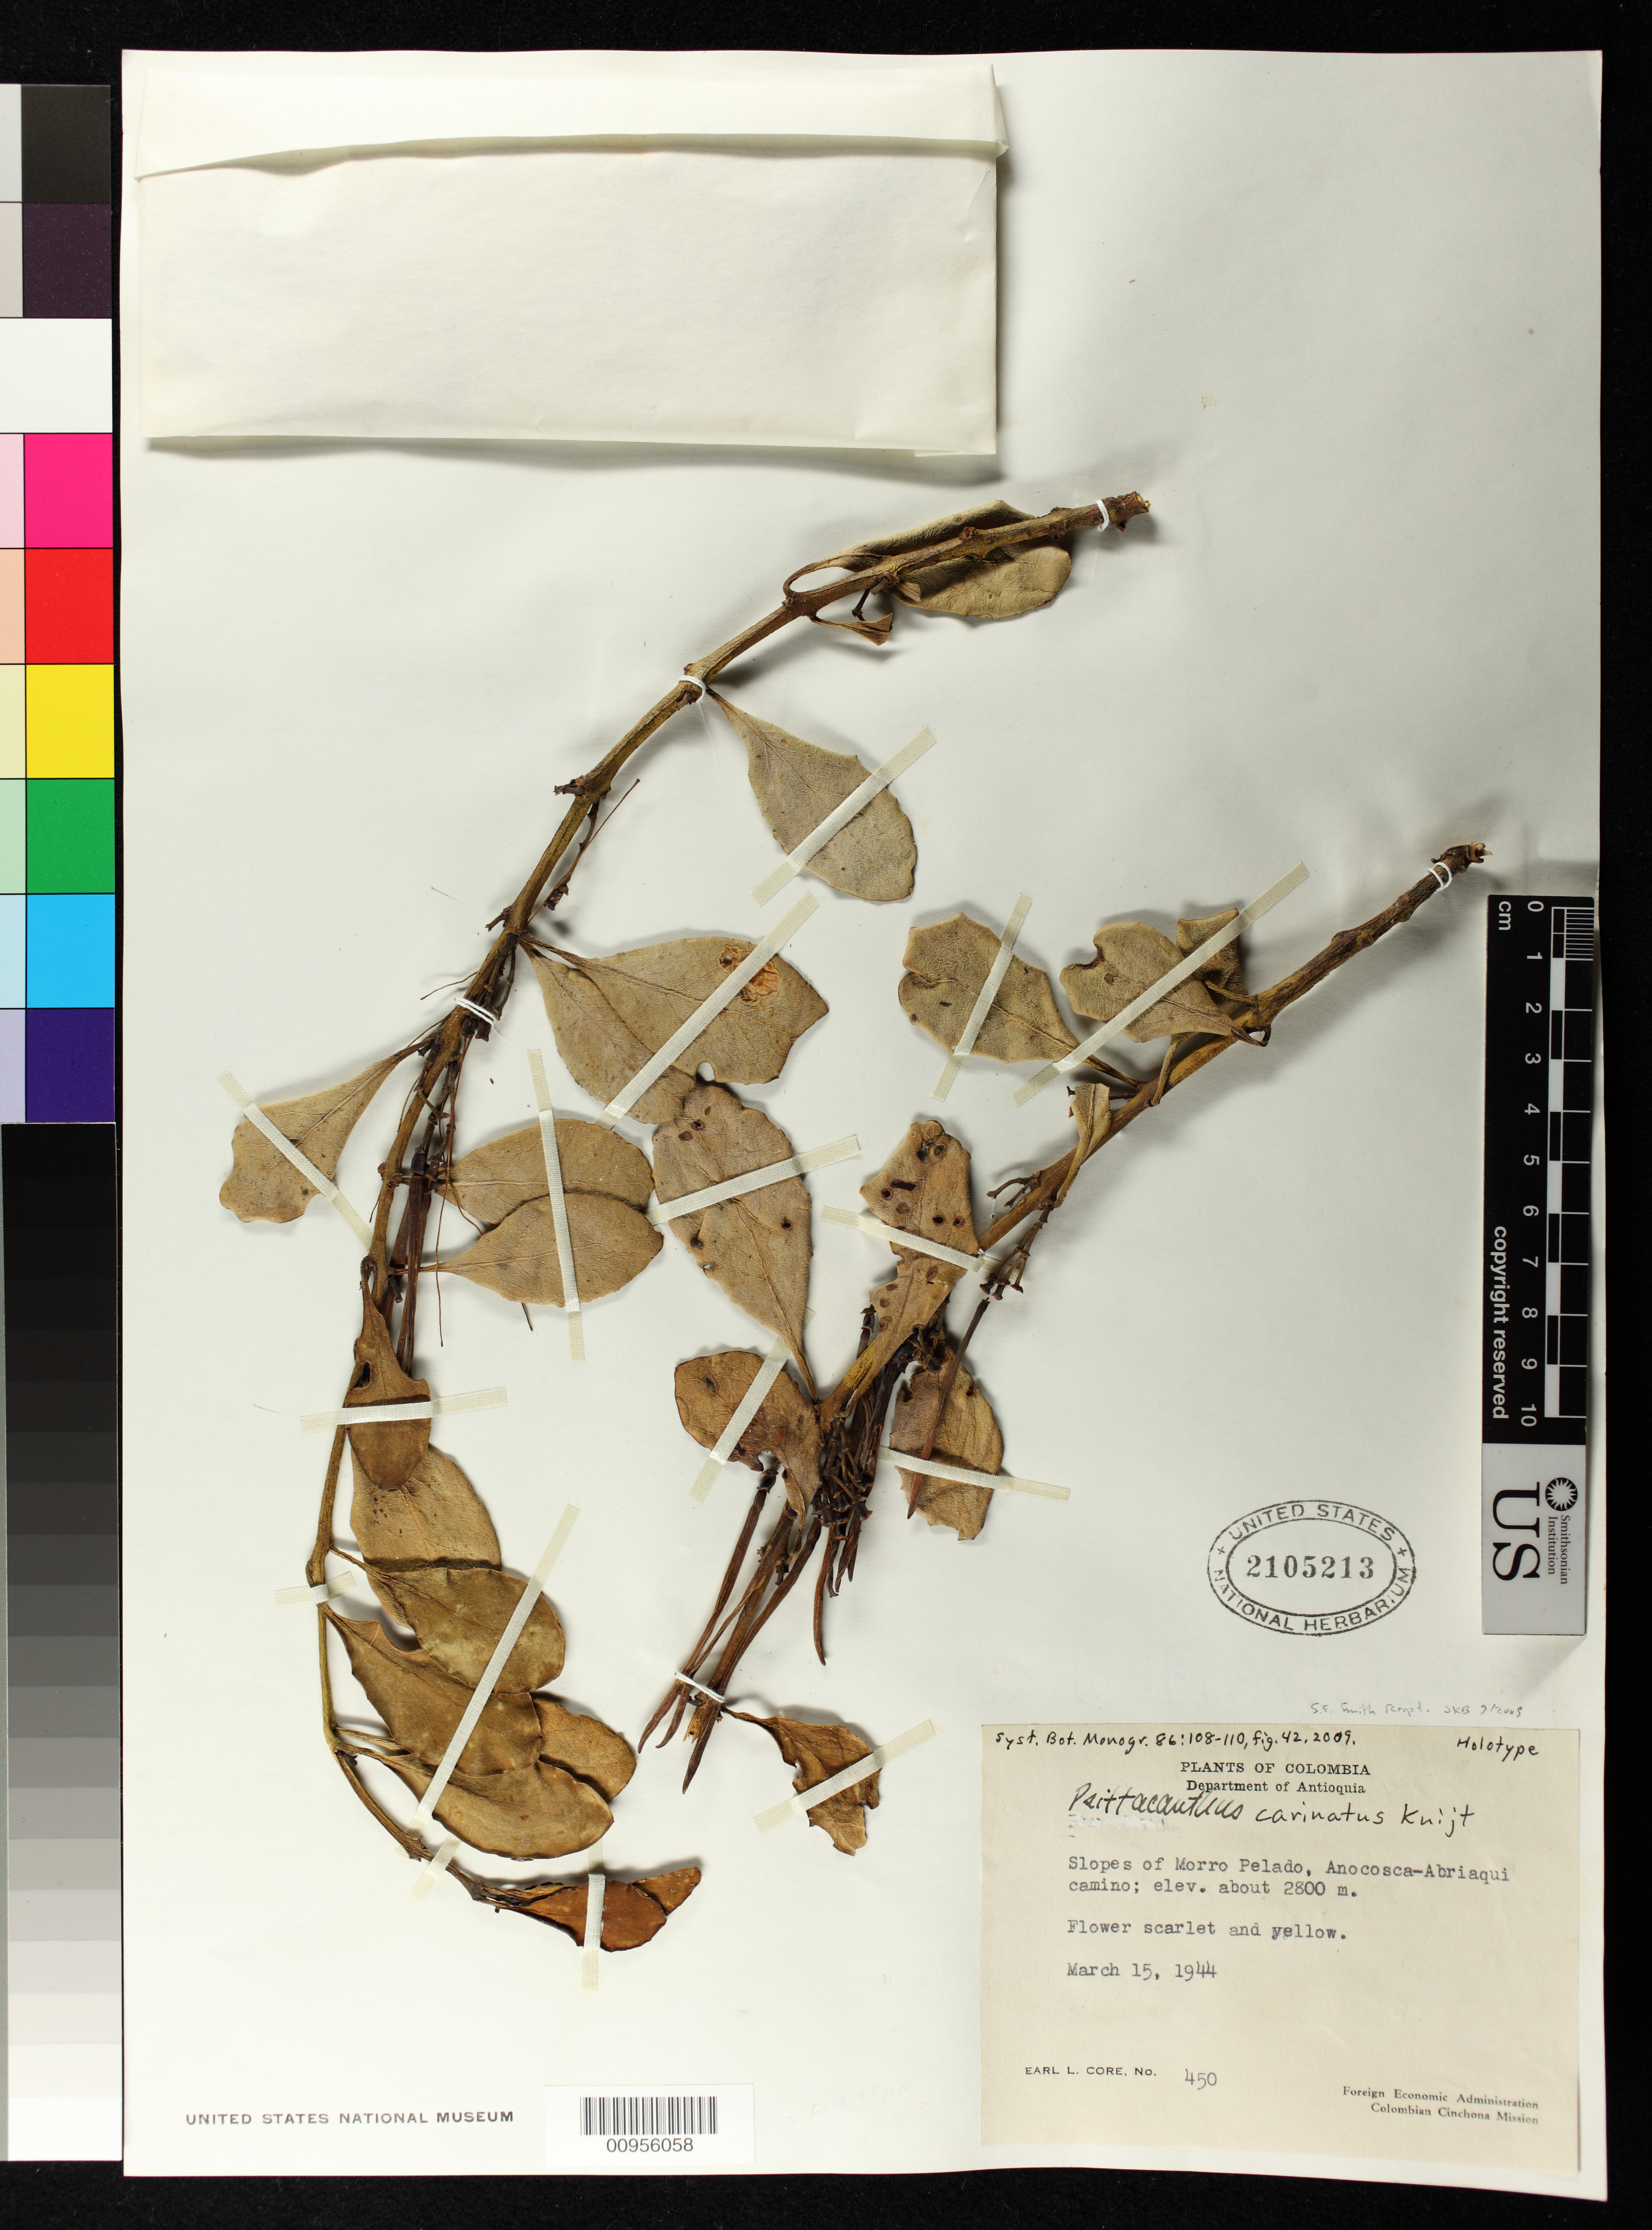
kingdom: Plantae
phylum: Tracheophyta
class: Magnoliopsida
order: Santalales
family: Loranthaceae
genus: Psittacanthus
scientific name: Psittacanthus carinatus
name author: Kuijt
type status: Holotype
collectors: E. L. Core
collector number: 450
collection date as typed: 15 Mar 1944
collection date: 1944-03-15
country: Colombia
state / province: Antioquia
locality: Slopes of Morro Pelado, Anocosca-Abriaqui camino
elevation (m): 2800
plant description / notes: This sheet is presumably the holotype, although not annotated as such by Kuijt nor cited by USNH number in protologue. [Name & type information added to label, S.F. Smith script]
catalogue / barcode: US 2105213